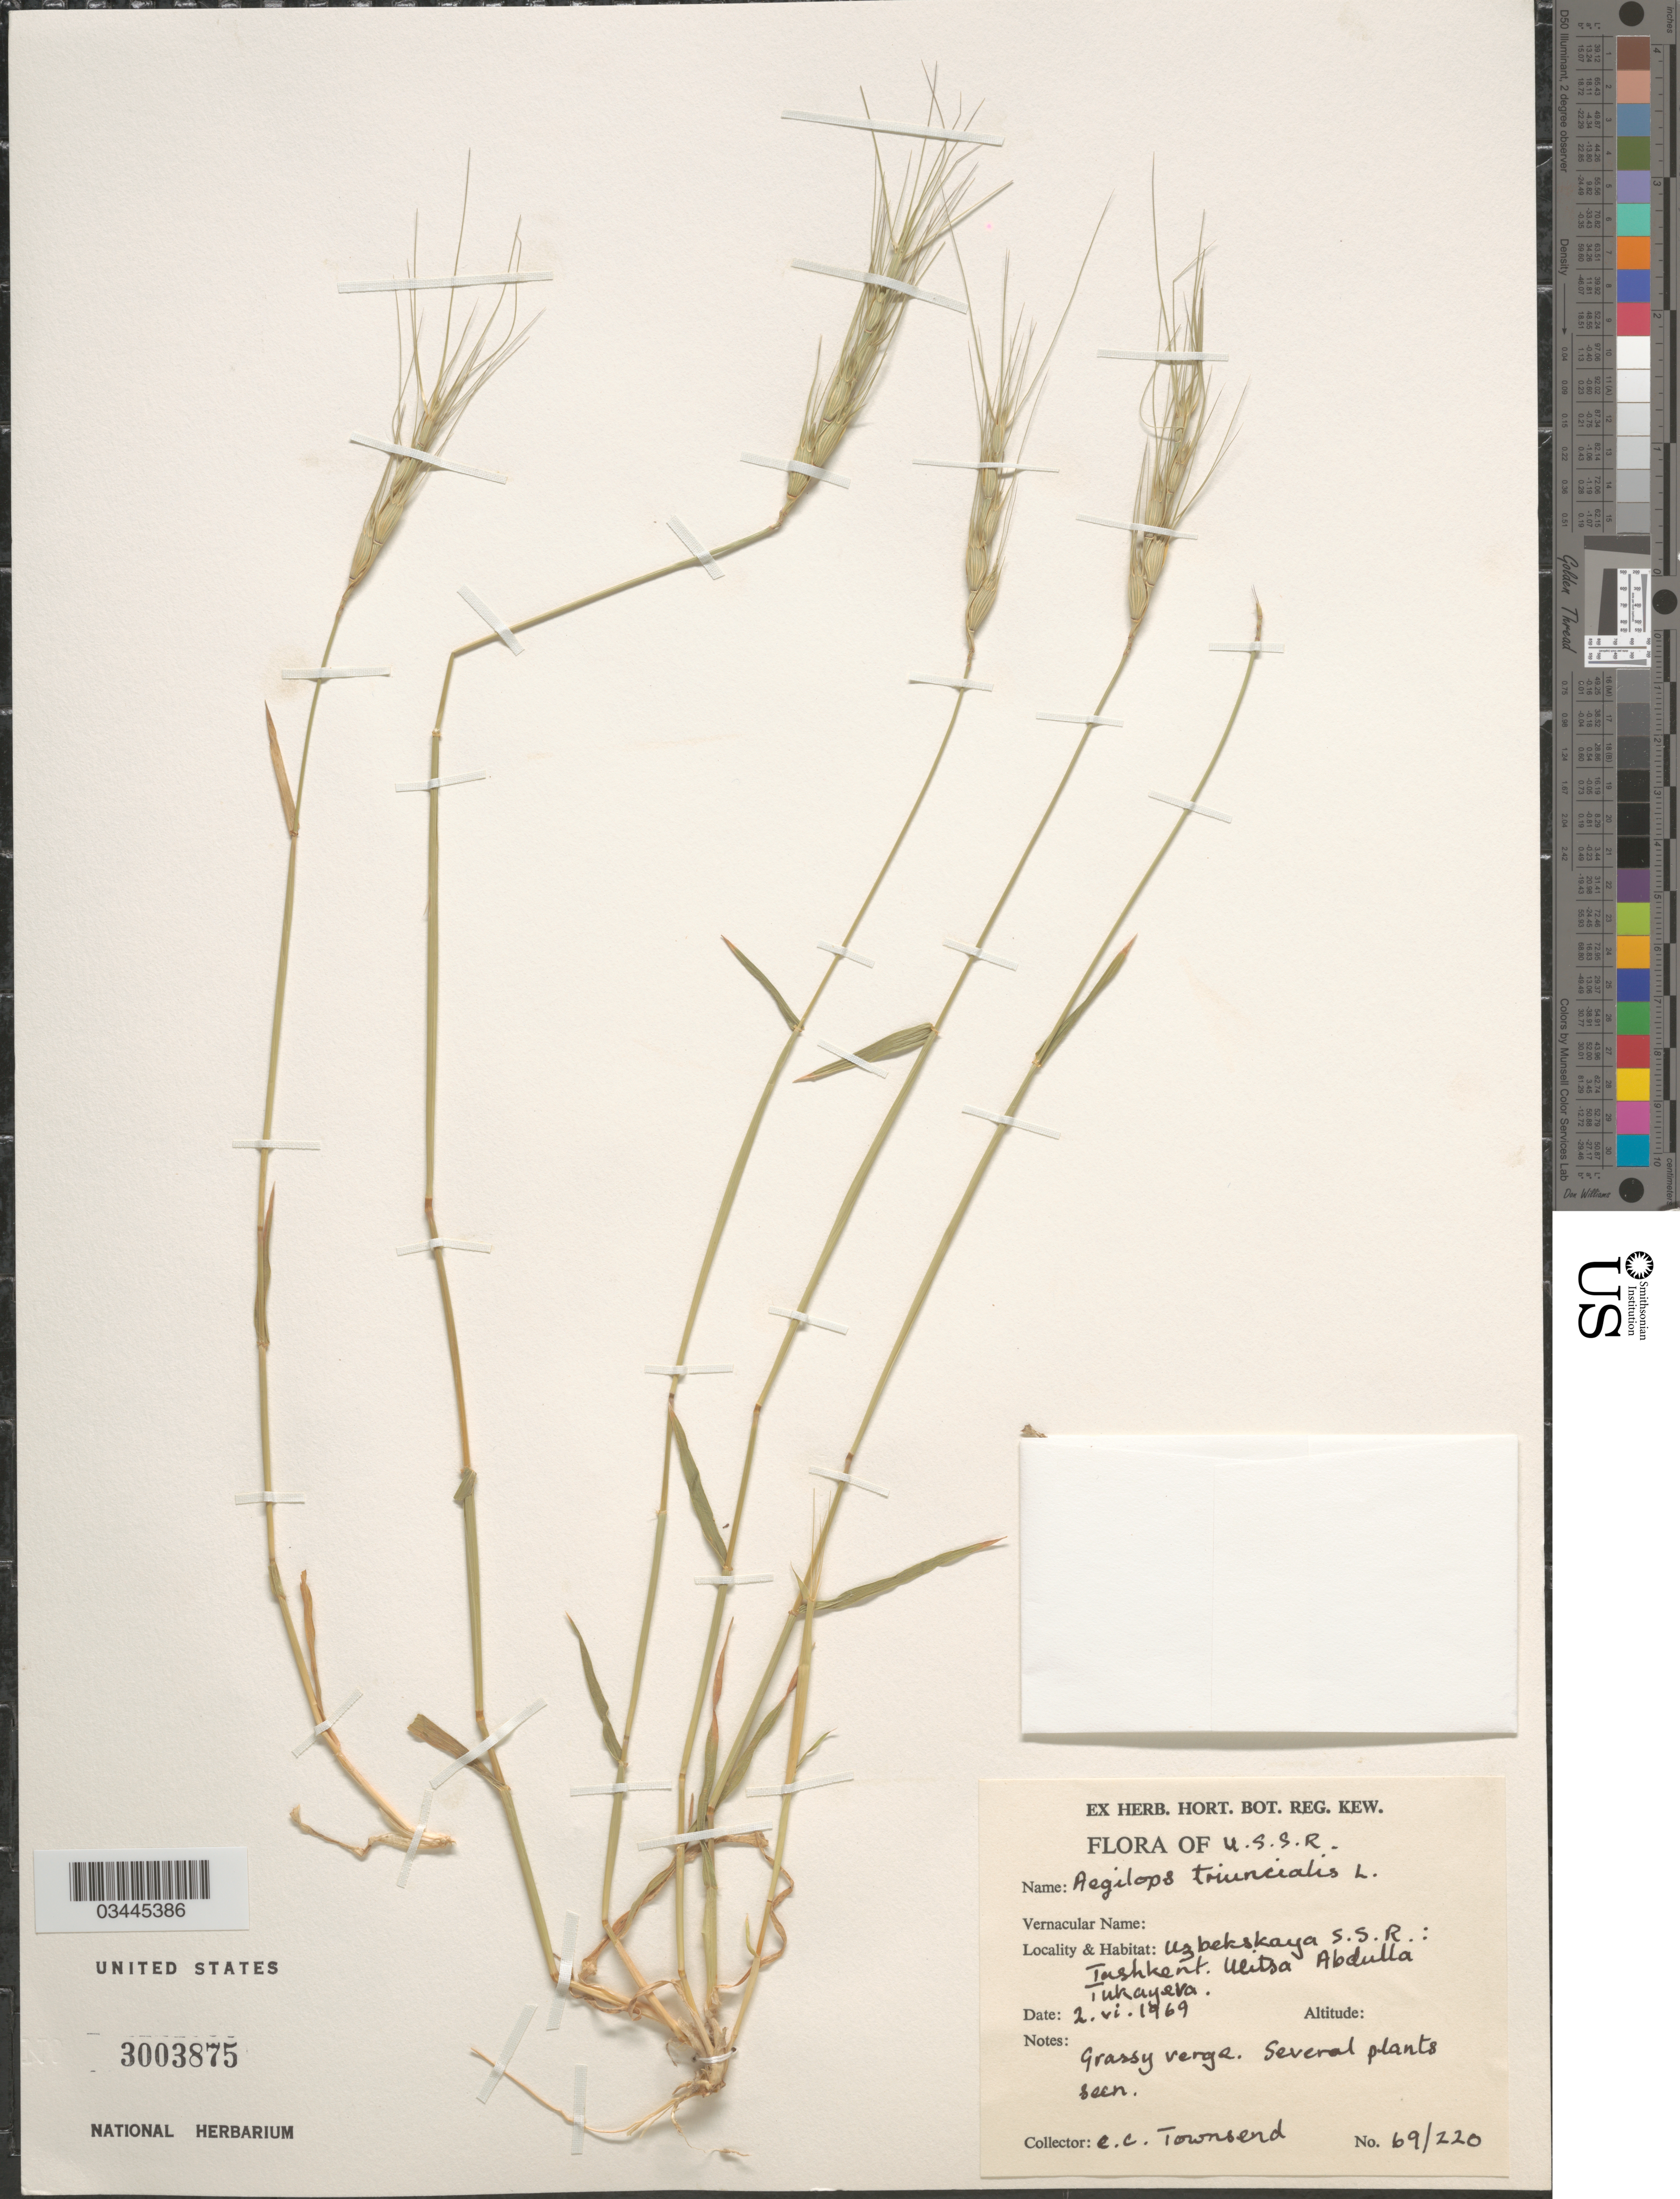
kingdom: Plantae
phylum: Tracheophyta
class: Liliopsida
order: Poales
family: Poaceae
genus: Aegilops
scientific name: Aegilops triuncialis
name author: L.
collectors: E. C. Townsend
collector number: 69/220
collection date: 1969-06-02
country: Uzbekistan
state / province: Toshkent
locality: U.S.S.R. Uzbekskaya S.S.R.: Tashkent. Ulitsa Abdulla Tukayeva.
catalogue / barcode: US 3003875